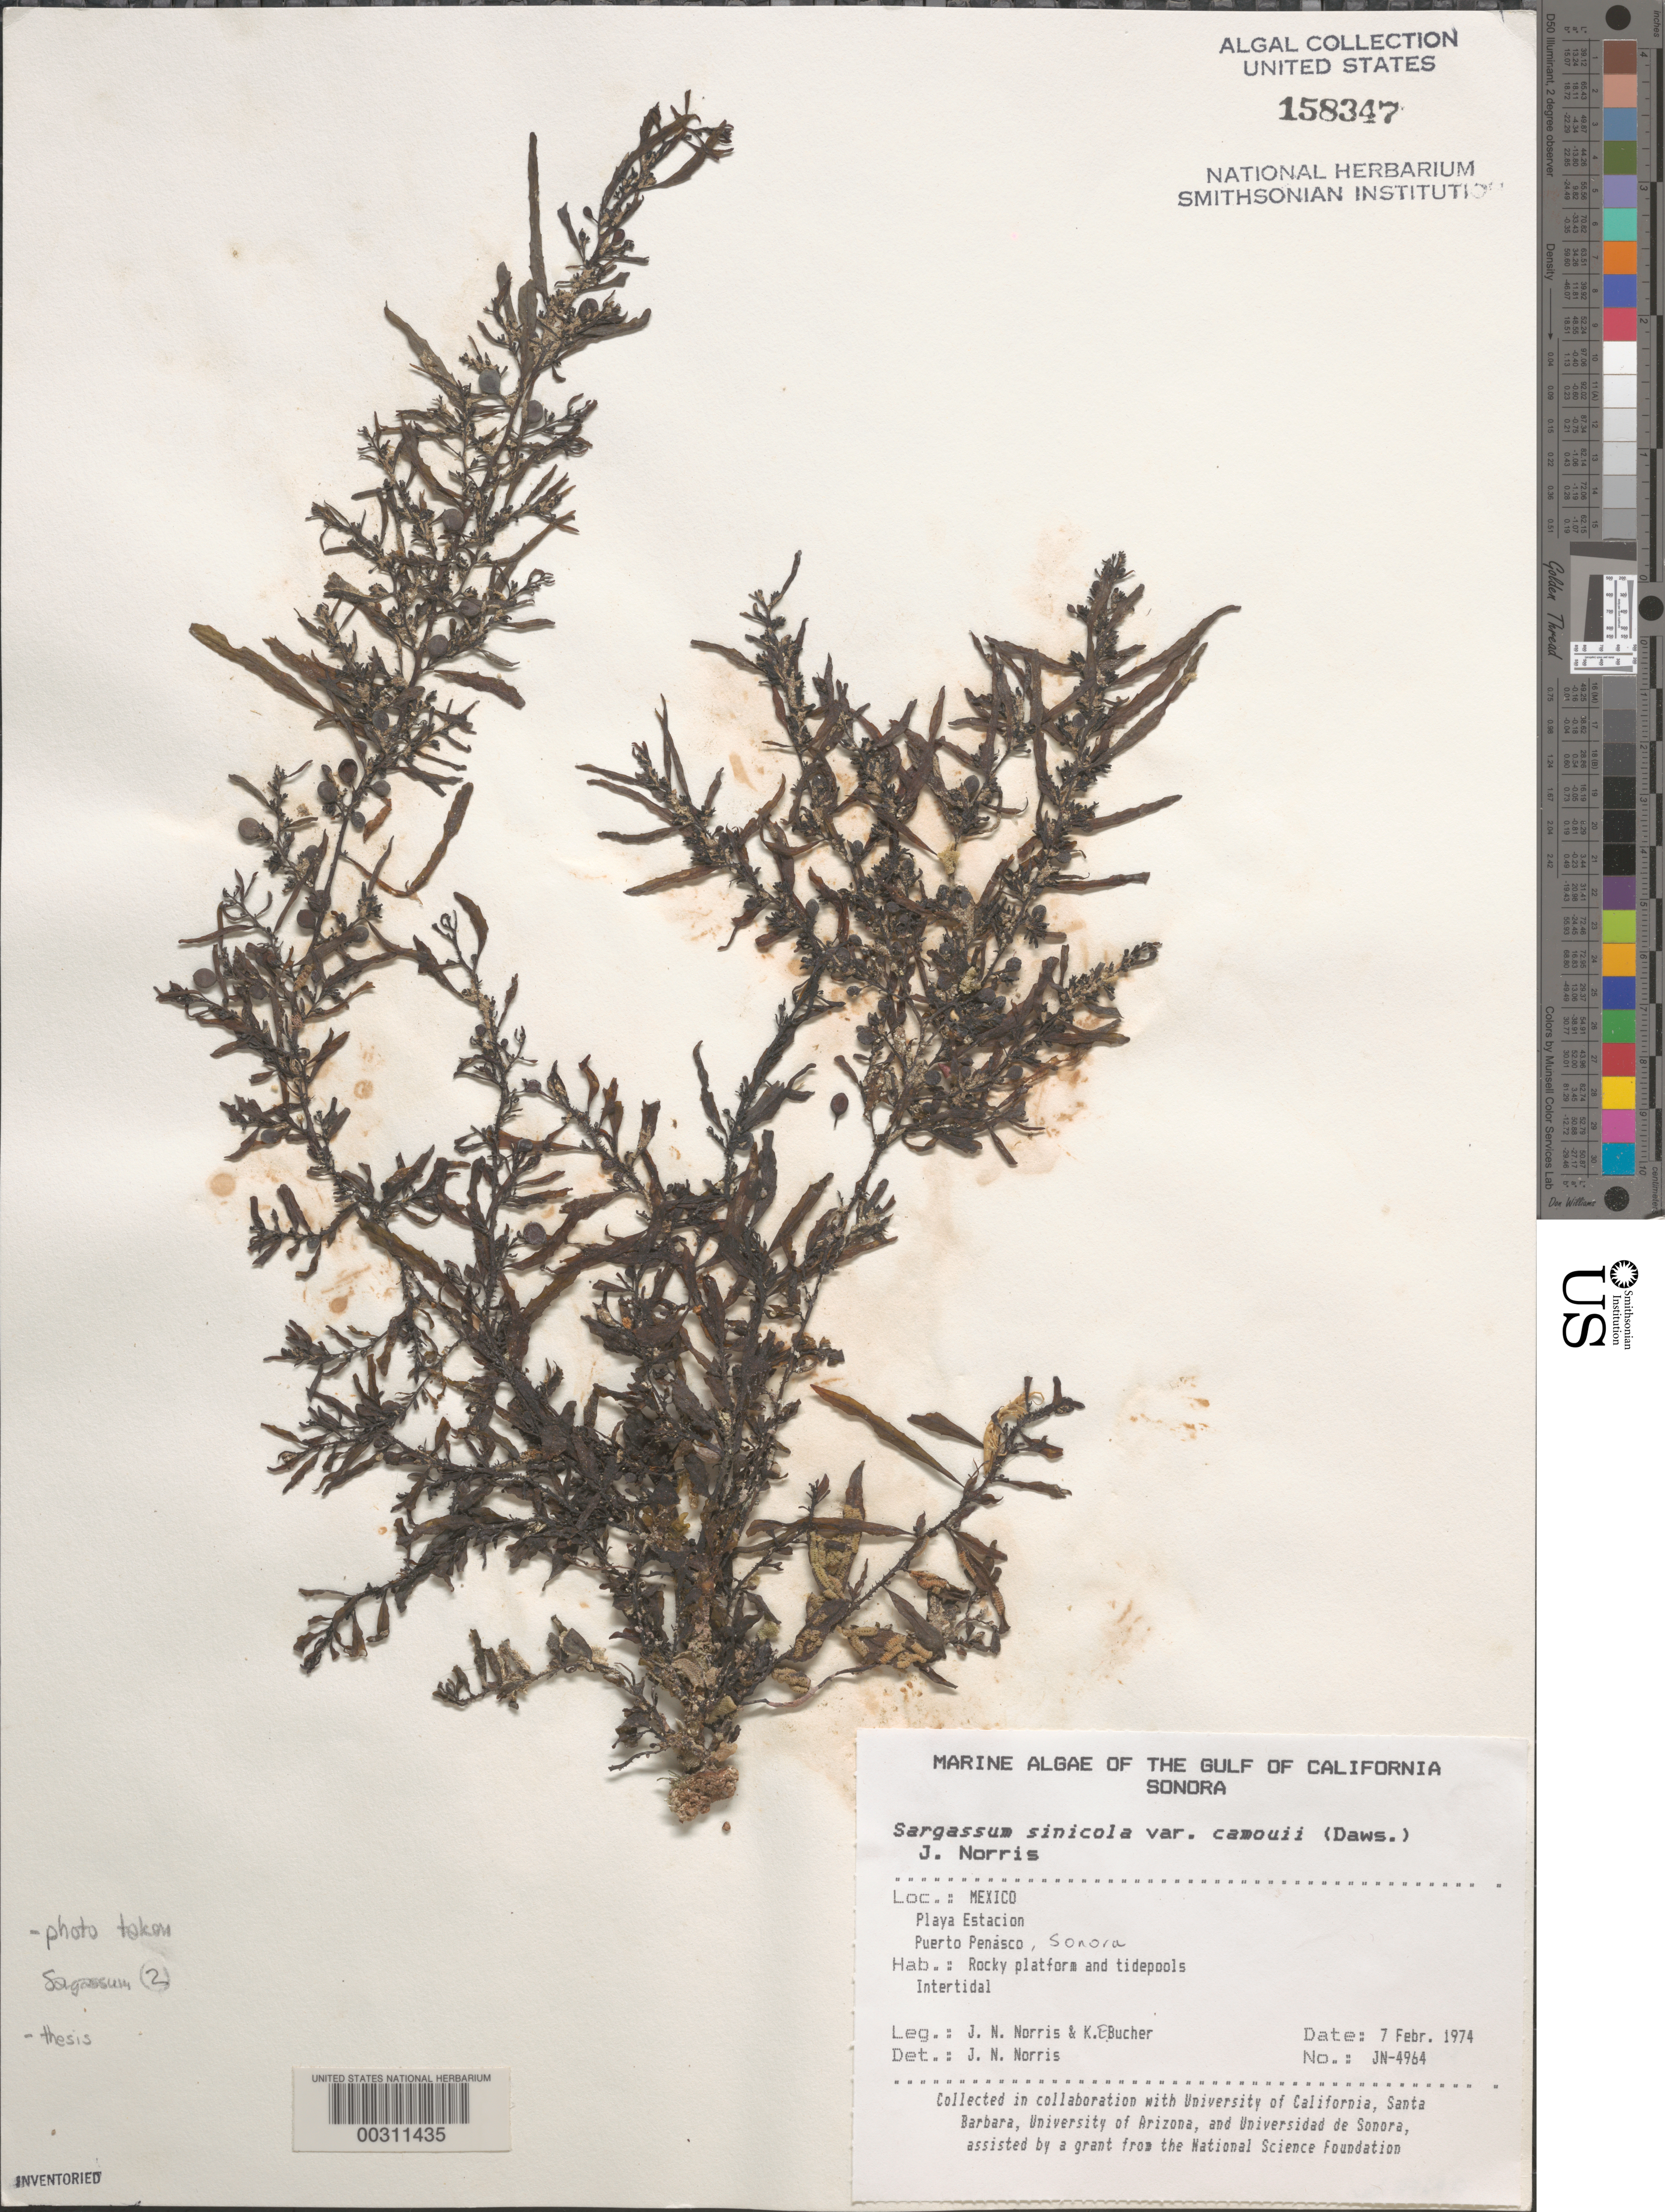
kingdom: Chromista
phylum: Ochrophyta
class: Phaeophyceae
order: Fucales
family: Sargassaceae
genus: Sargassum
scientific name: Sargassum sinicola var. camouii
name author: (E.Y. Dawson) J.N. Norris & Yensen in McCourt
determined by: Norris, James N.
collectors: J. N. Norris & K. E. Bucher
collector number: JN-4964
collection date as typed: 07 Feb 1974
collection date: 1974-02-07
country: Mexico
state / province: Sonora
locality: Playa Estacion, Puerto Penasco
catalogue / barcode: US 158347